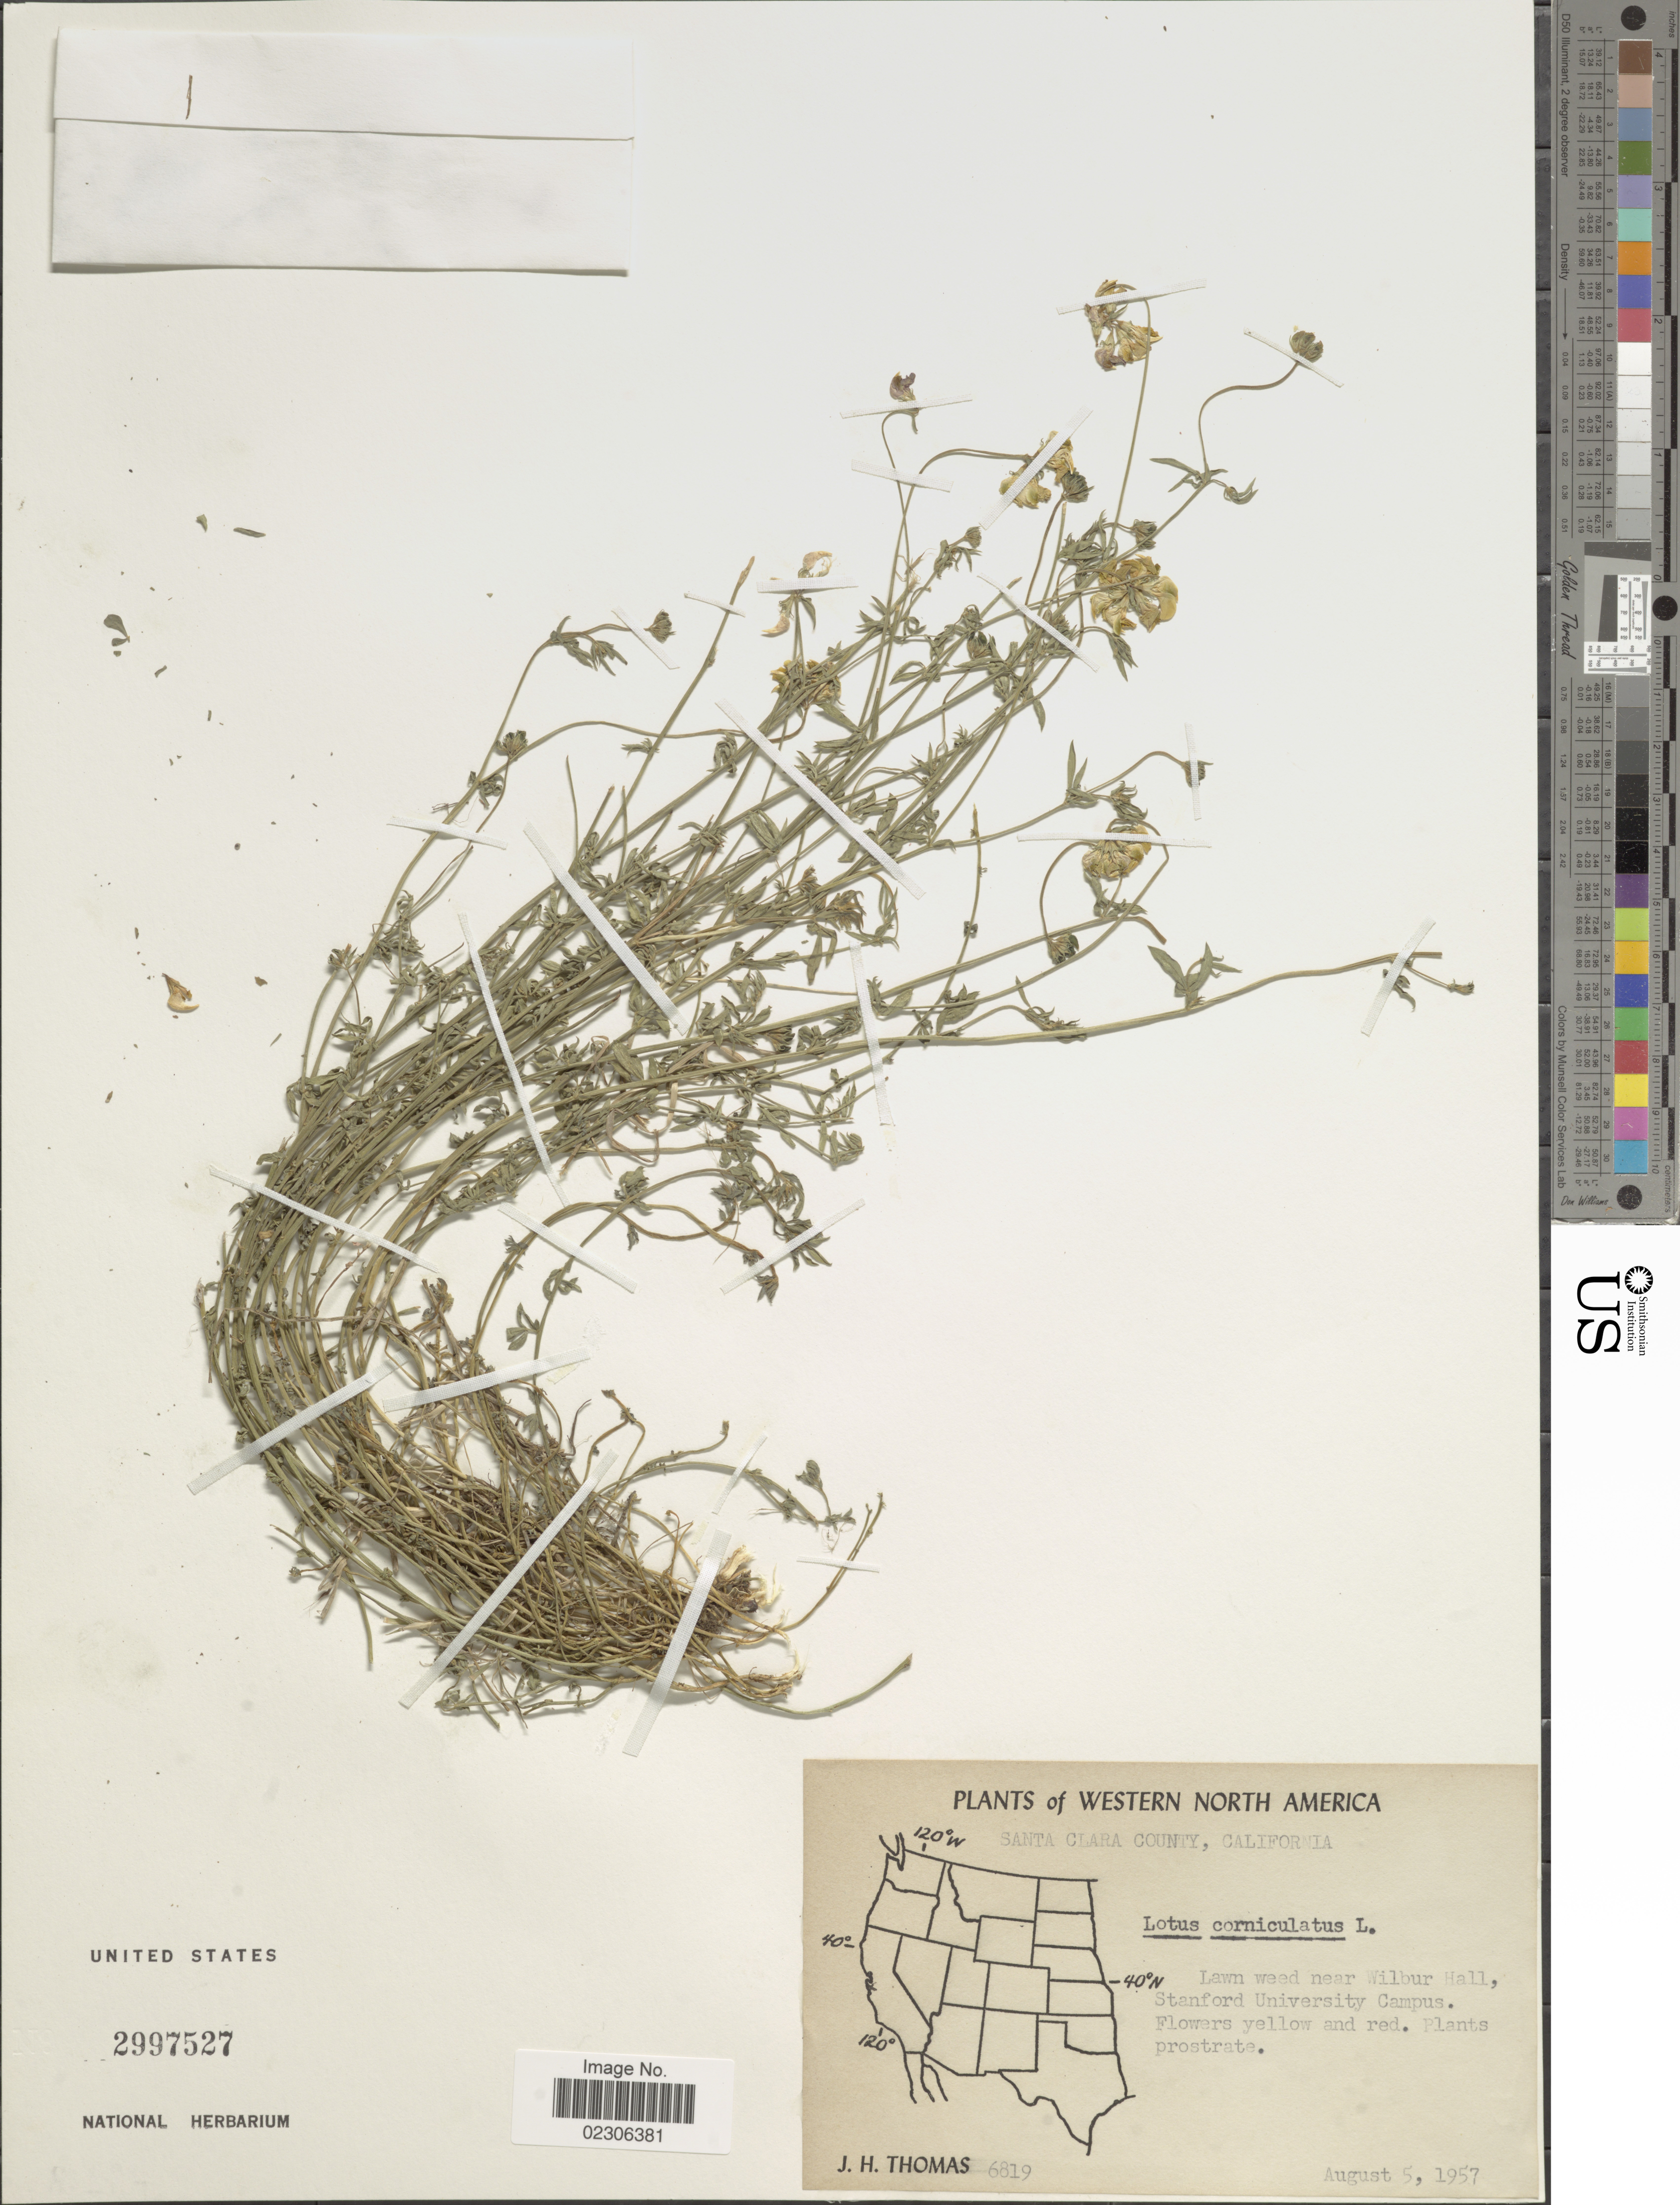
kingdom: Plantae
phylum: Tracheophyta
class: Magnoliopsida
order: Fabales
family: Fabaceae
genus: Lotus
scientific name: Lotus corniculatus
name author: L.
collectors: J. H. Thomas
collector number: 6819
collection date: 1957-08-05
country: United States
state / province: California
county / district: Santa Clara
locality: Western North America, Santa Clara County, California, Lawn weer near Wilbur Hall, Stanford University Campus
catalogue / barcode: US 2997527